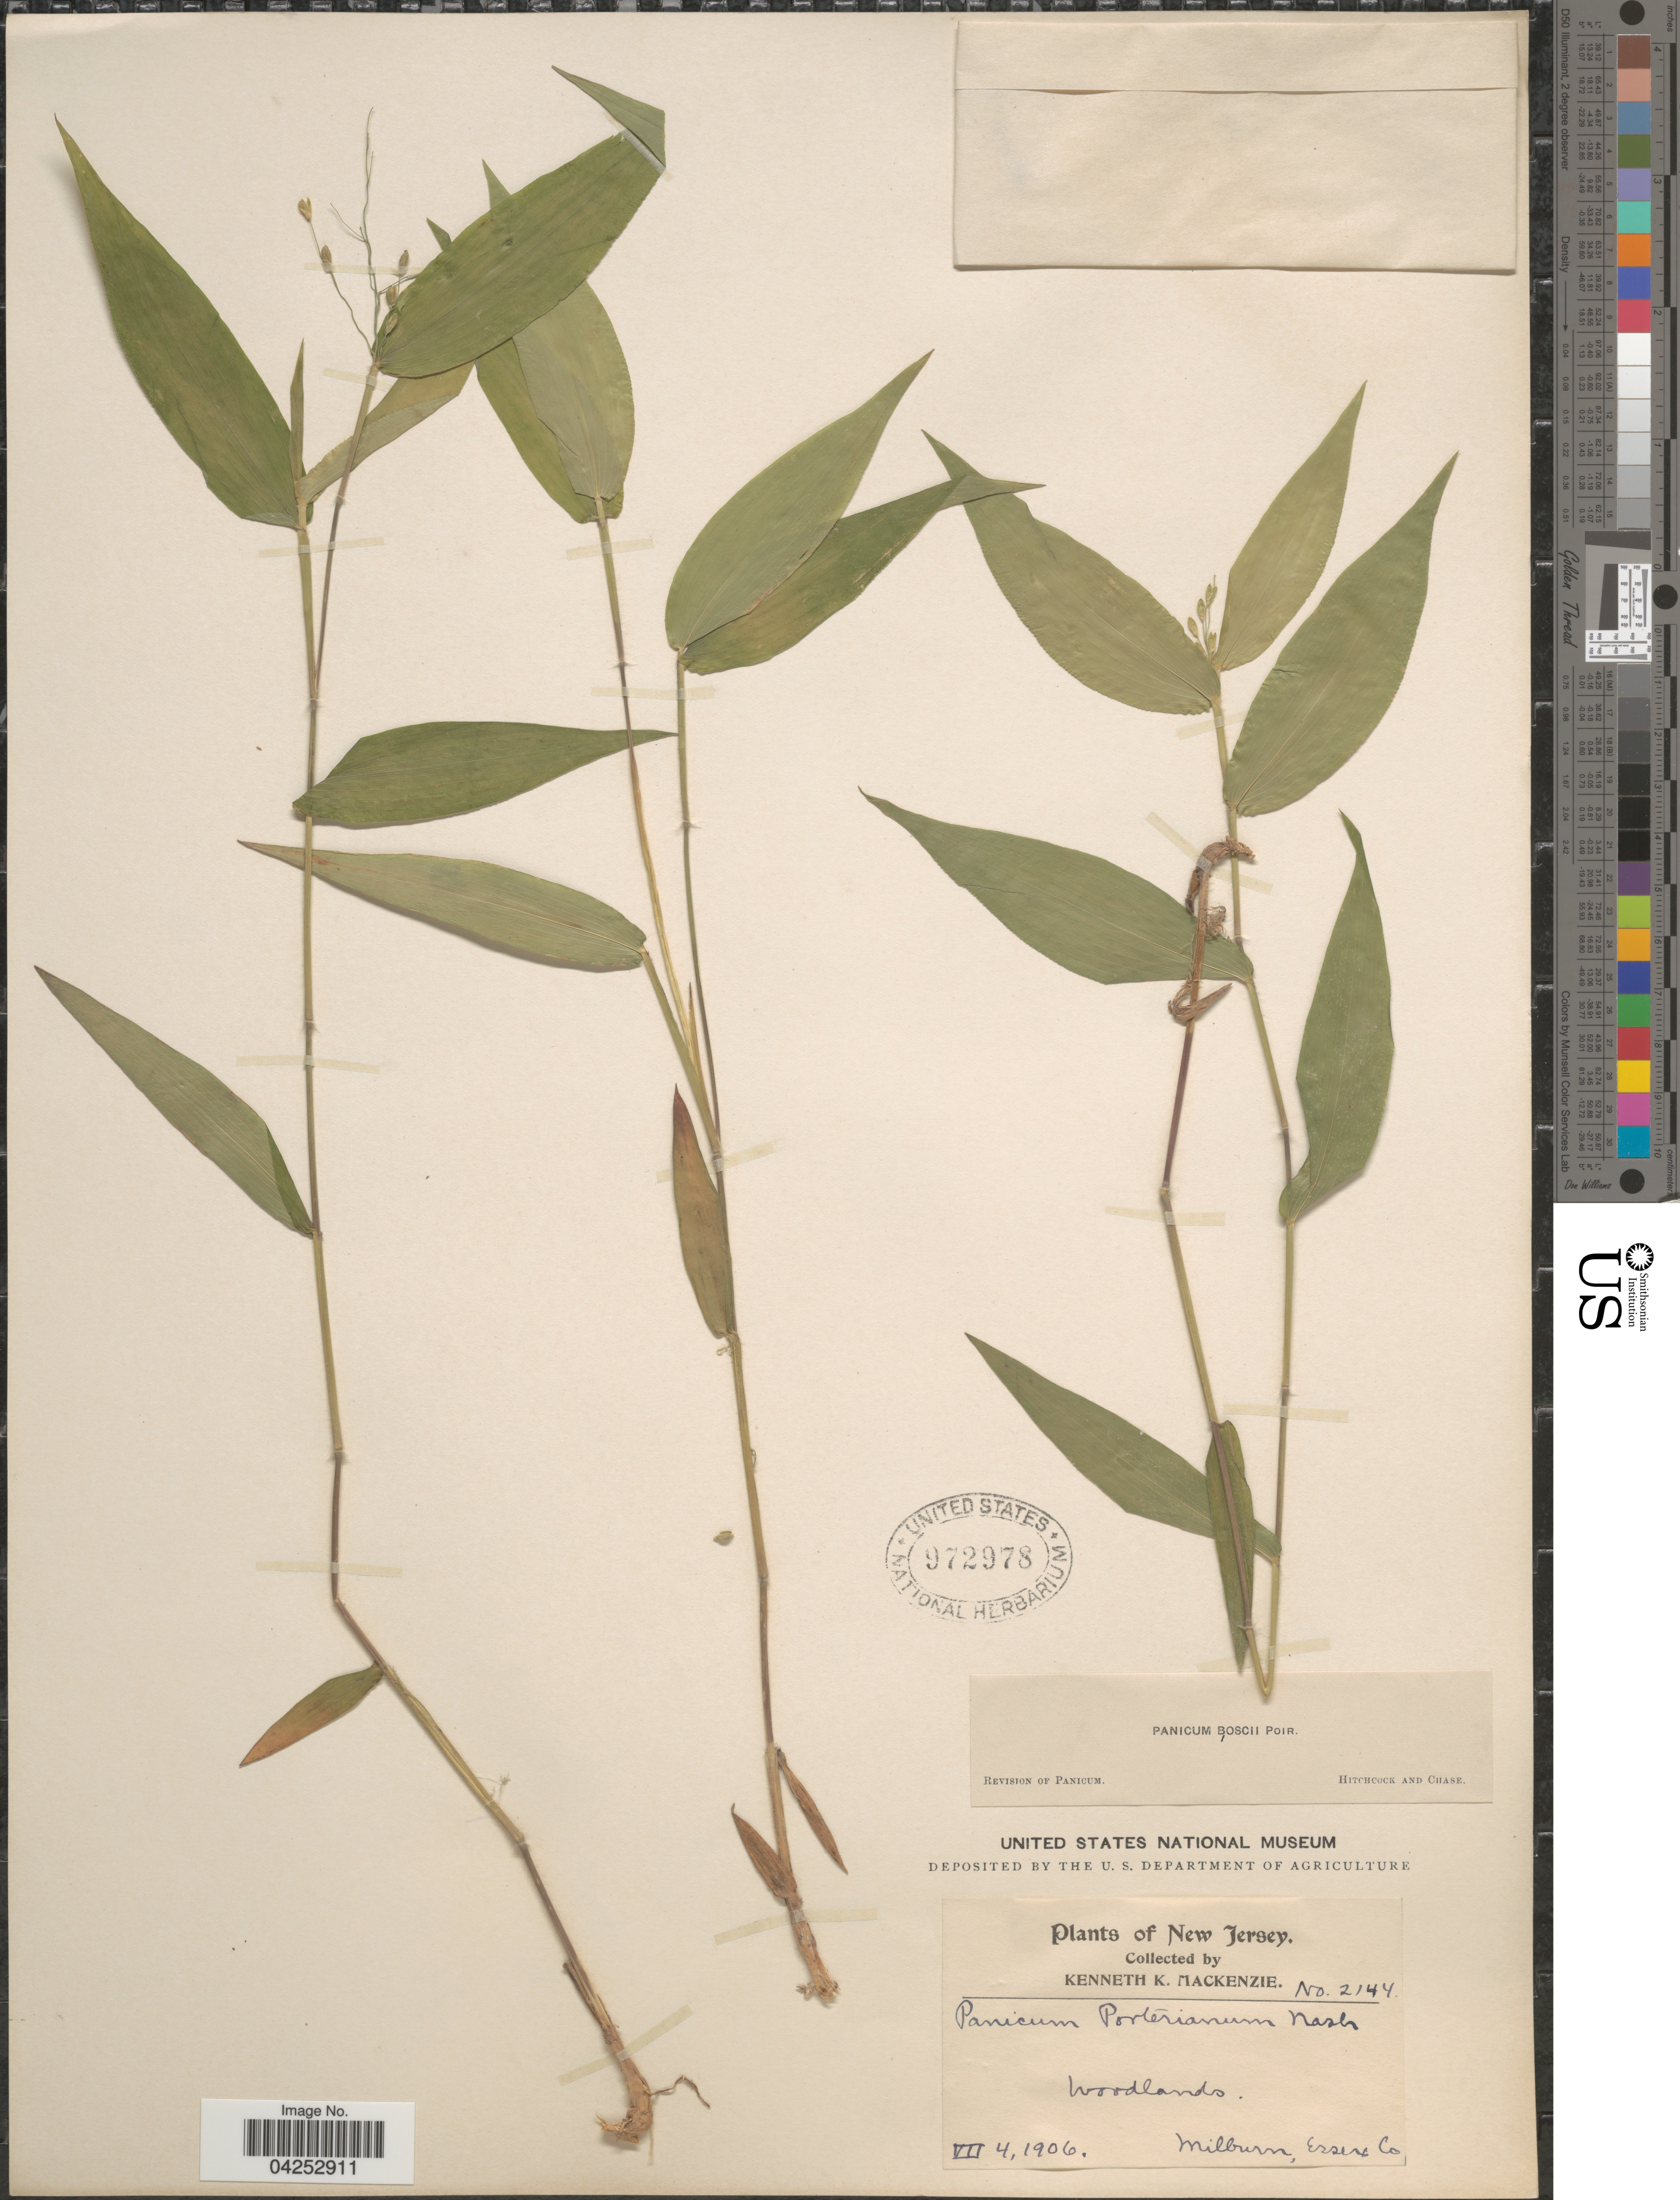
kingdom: Plantae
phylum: Tracheophyta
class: Liliopsida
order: Poales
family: Poaceae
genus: Dichanthelium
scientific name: Dichanthelium boscii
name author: (Poir.) Gould & C.A. Clark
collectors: K. K. Mackenzie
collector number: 2144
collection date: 1906-07-04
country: United States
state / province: New Jersey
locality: Woodlands. Milburn, Essex Co.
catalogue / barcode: US 972978